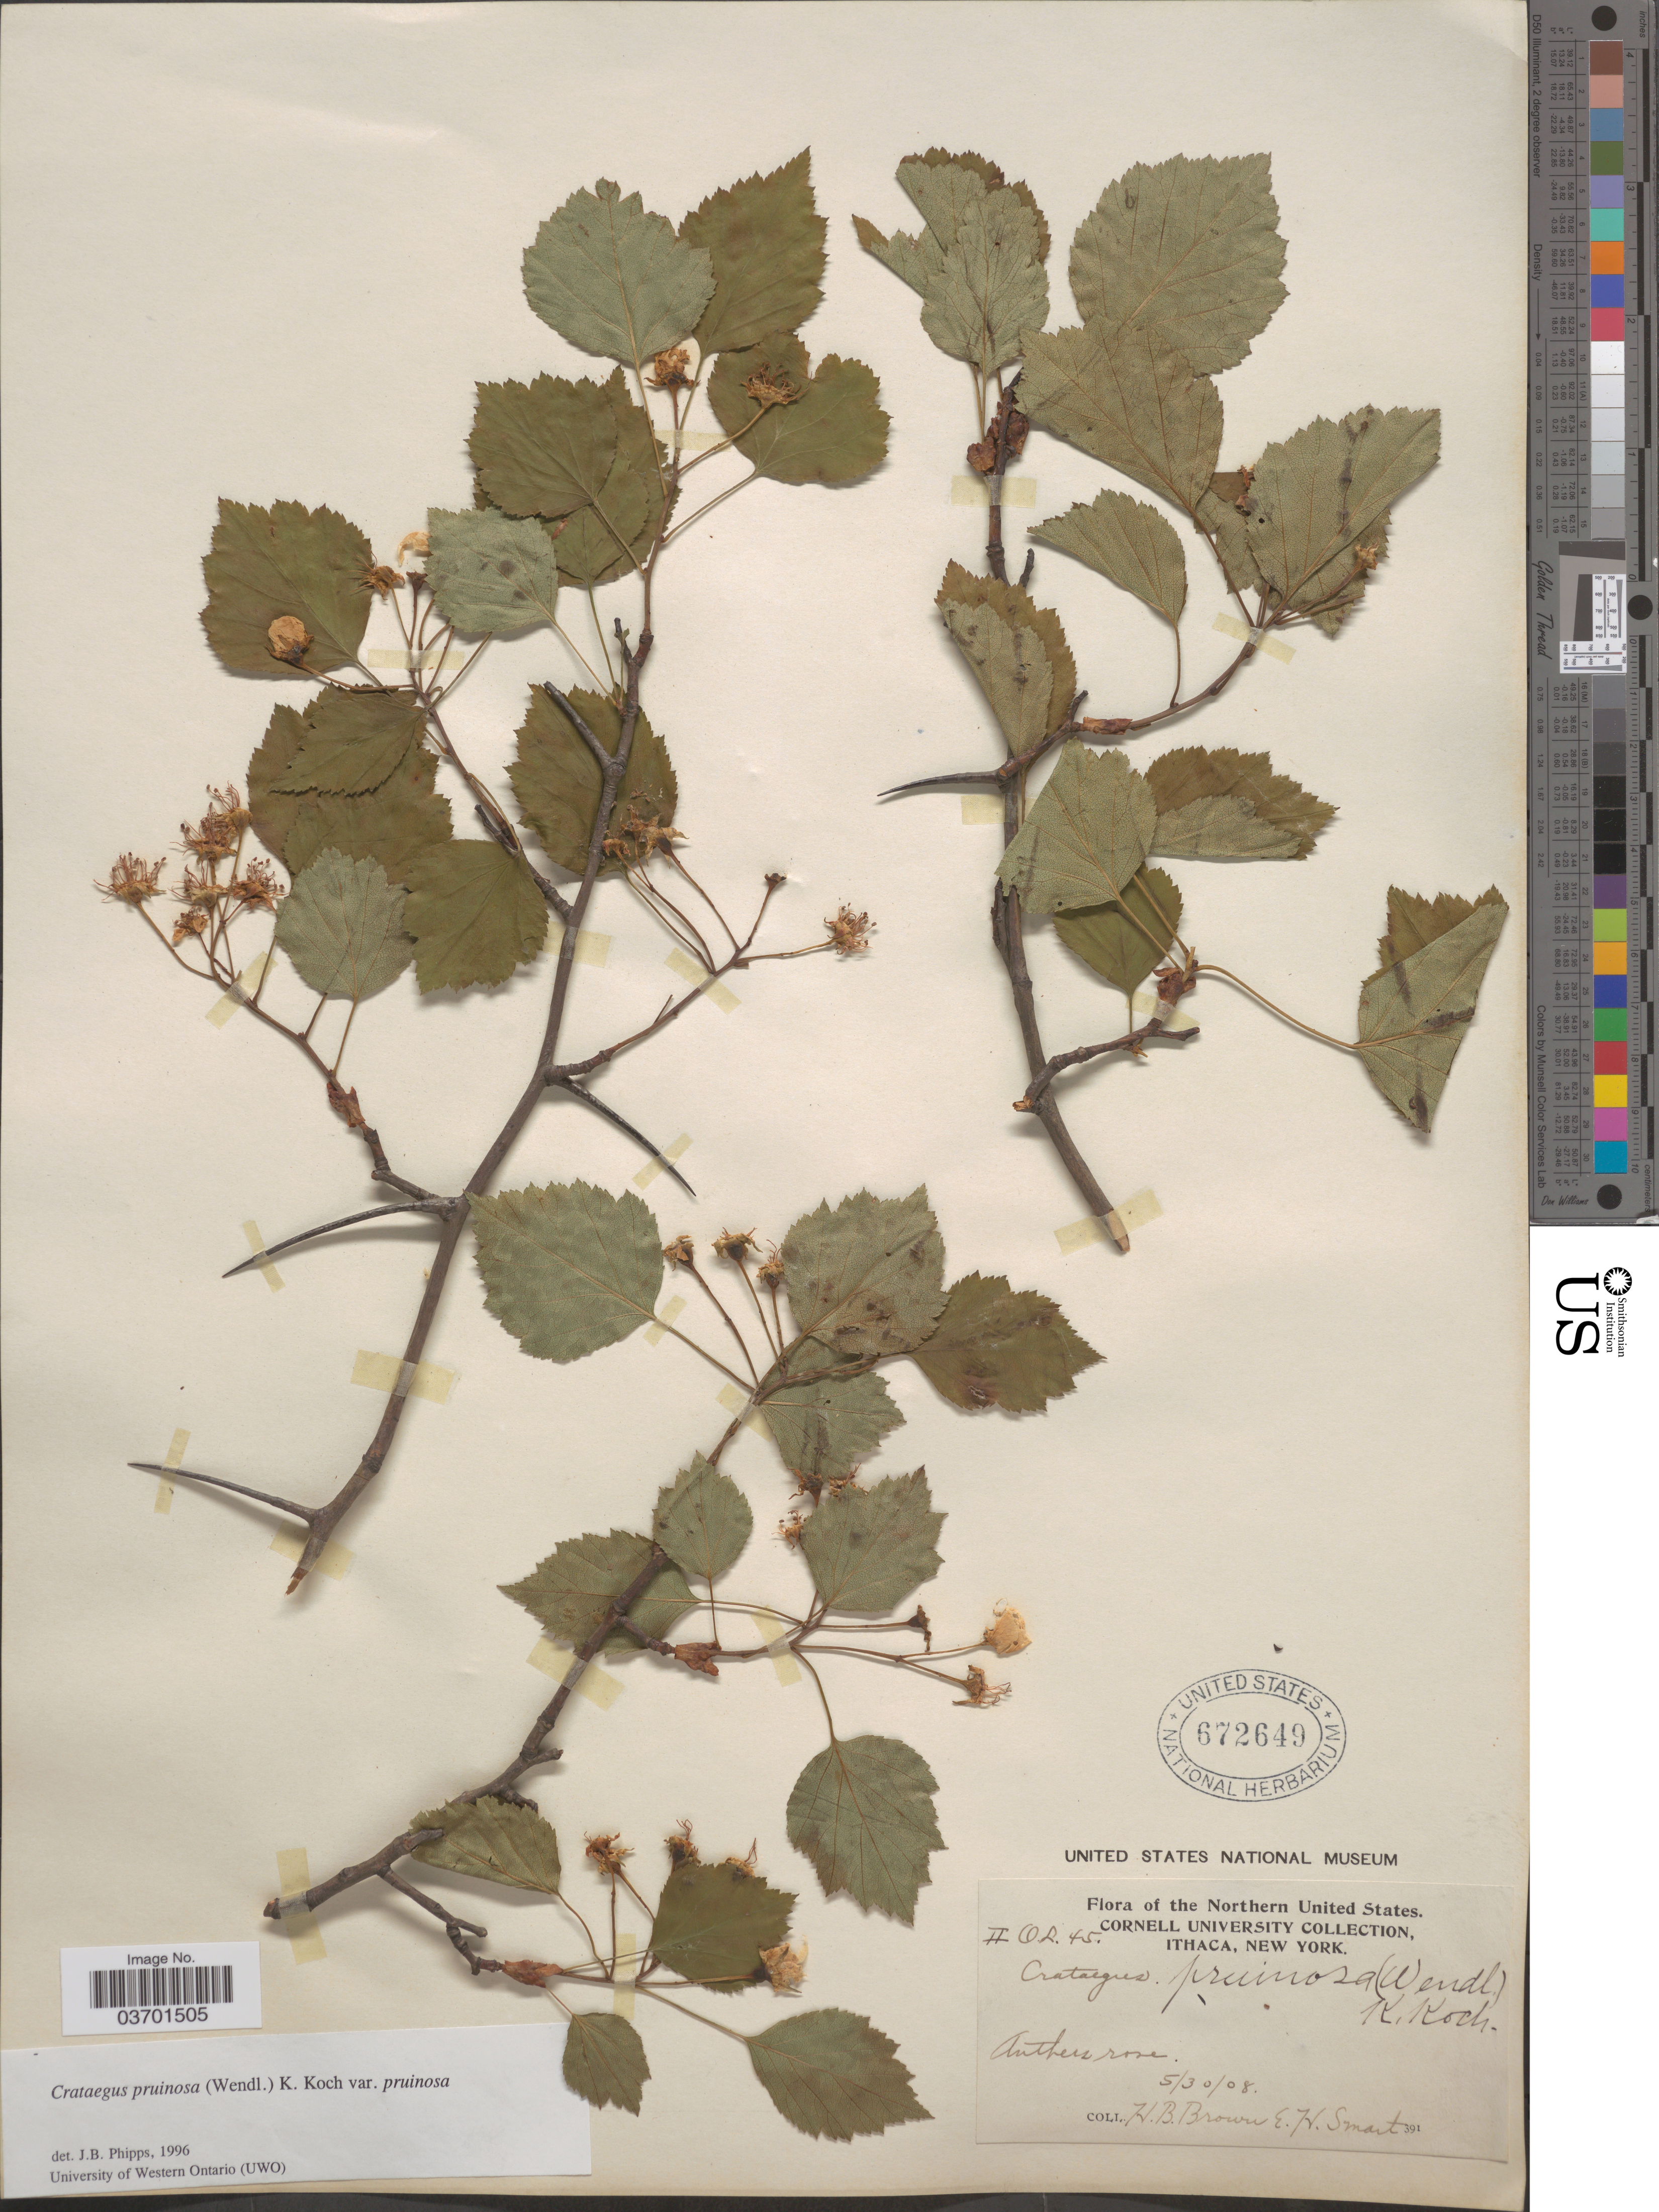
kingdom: Plantae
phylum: Tracheophyta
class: Magnoliopsida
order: Rosales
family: Rosaceae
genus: Crataegus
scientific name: Crataegus pruinosa var. pruinosa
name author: (H.L. Wendl.) K. Koch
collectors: H. B. Brown & E. Smart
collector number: IIOL45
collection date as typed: Transcribed d/m/y: 30/5/8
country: United States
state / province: New York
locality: The Northern United States. Ithaca.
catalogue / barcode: US 672649